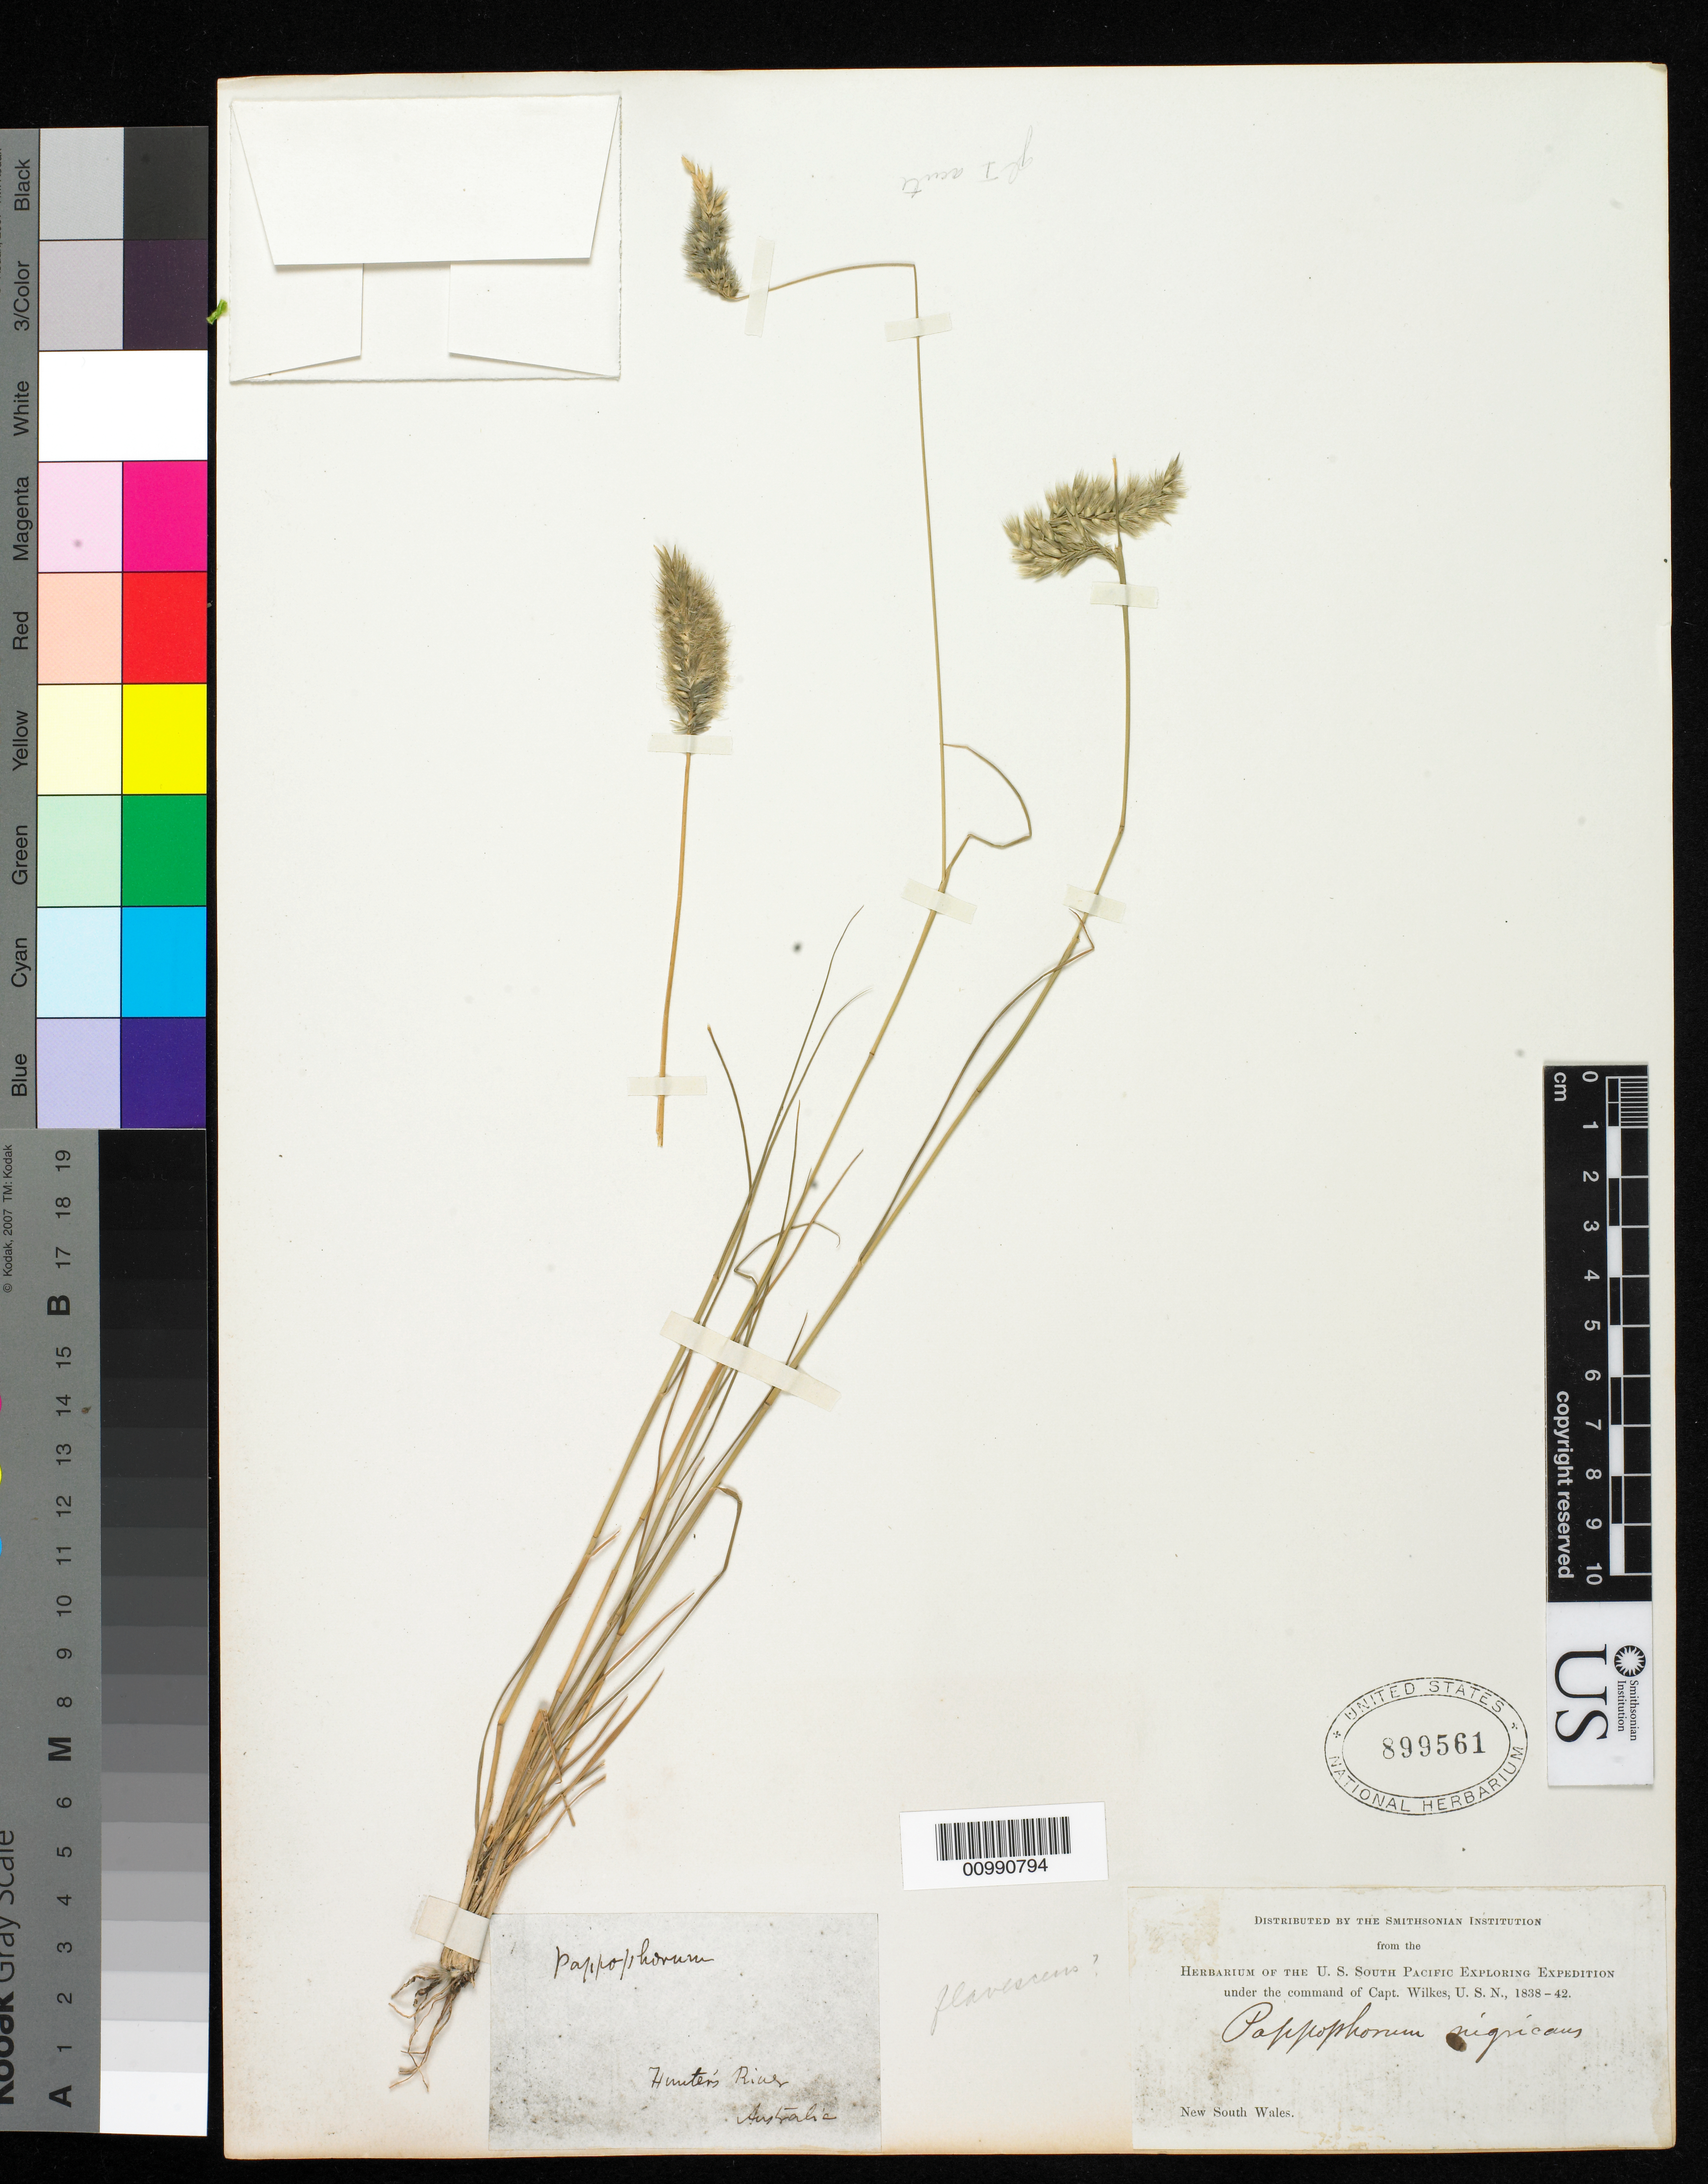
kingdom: Plantae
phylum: Tracheophyta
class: Liliopsida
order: Poales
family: Poaceae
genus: Enneapogon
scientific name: Enneapogon flavescens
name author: (Lindl.) N.T. Burb.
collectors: Wilkes Explor. Exped.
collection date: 1838/1842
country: Australia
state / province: New South Wales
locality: New South Wales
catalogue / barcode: US 899561